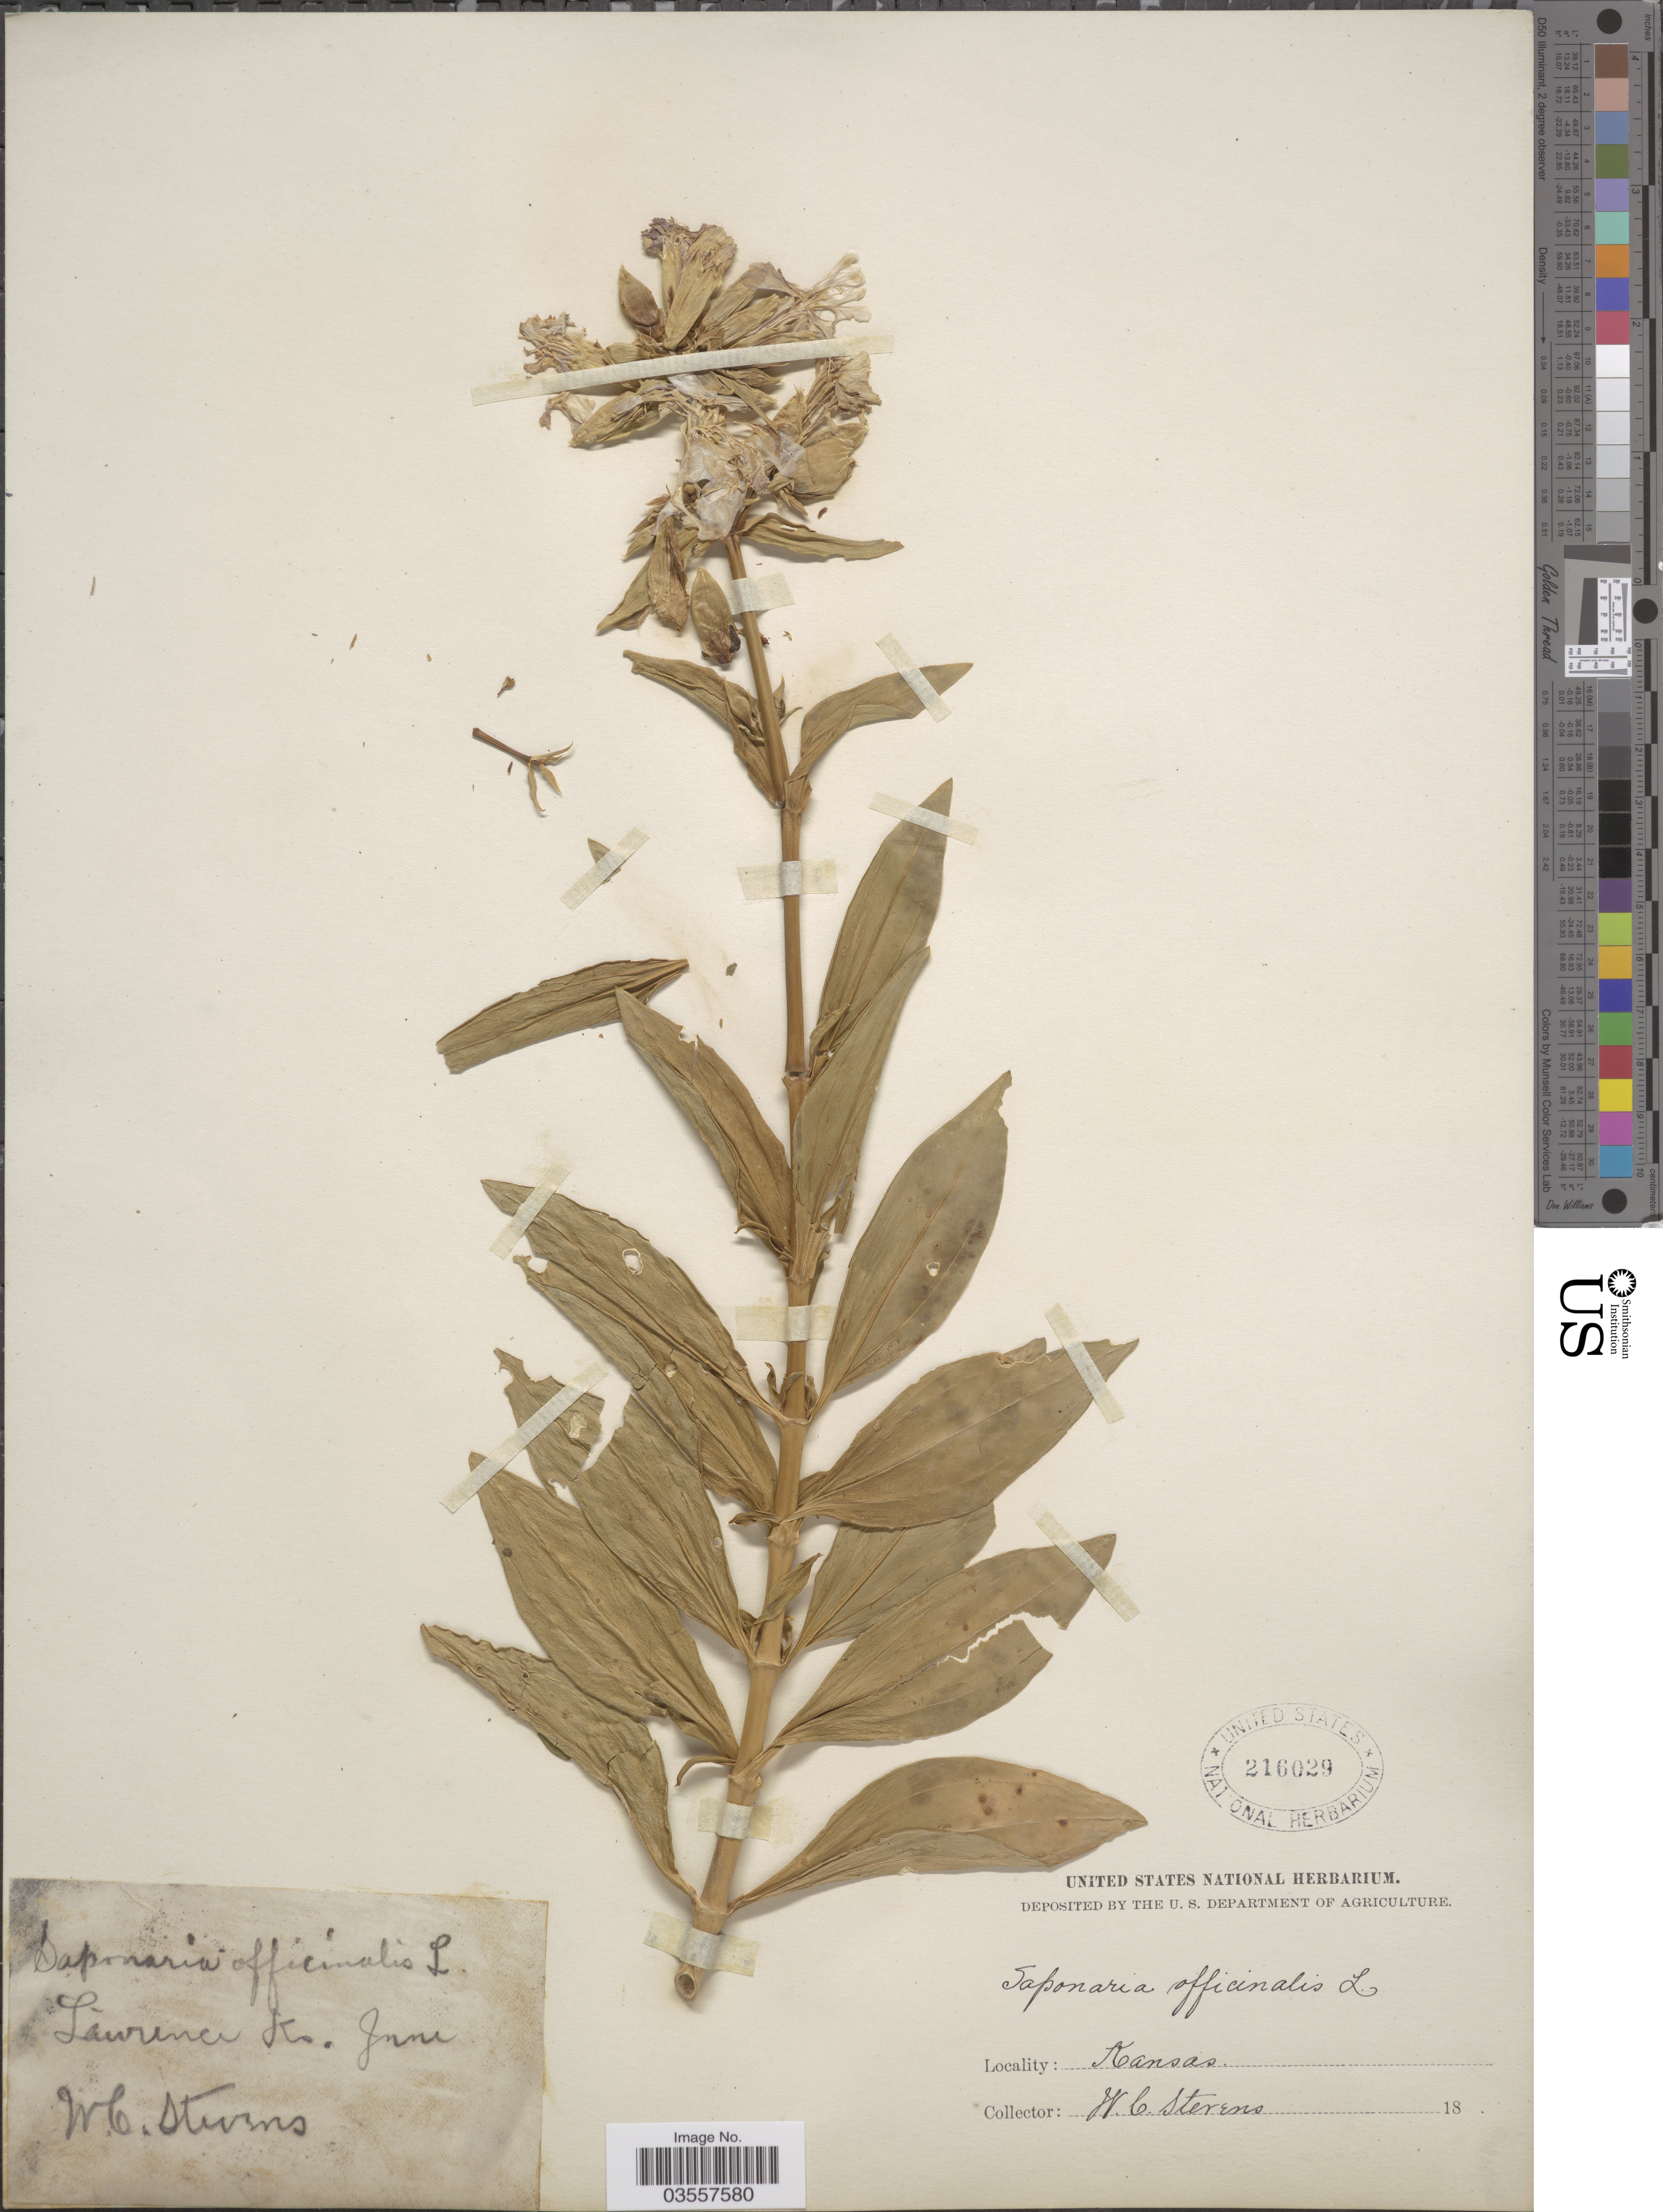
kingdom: Plantae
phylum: Tracheophyta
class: Magnoliopsida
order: Caryophyllales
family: Caryophyllaceae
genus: Saponaria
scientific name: Saponaria officinalis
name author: L.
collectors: W. C. Stevens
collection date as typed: June 18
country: United States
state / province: Kansas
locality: Lawrence.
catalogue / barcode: US 216029